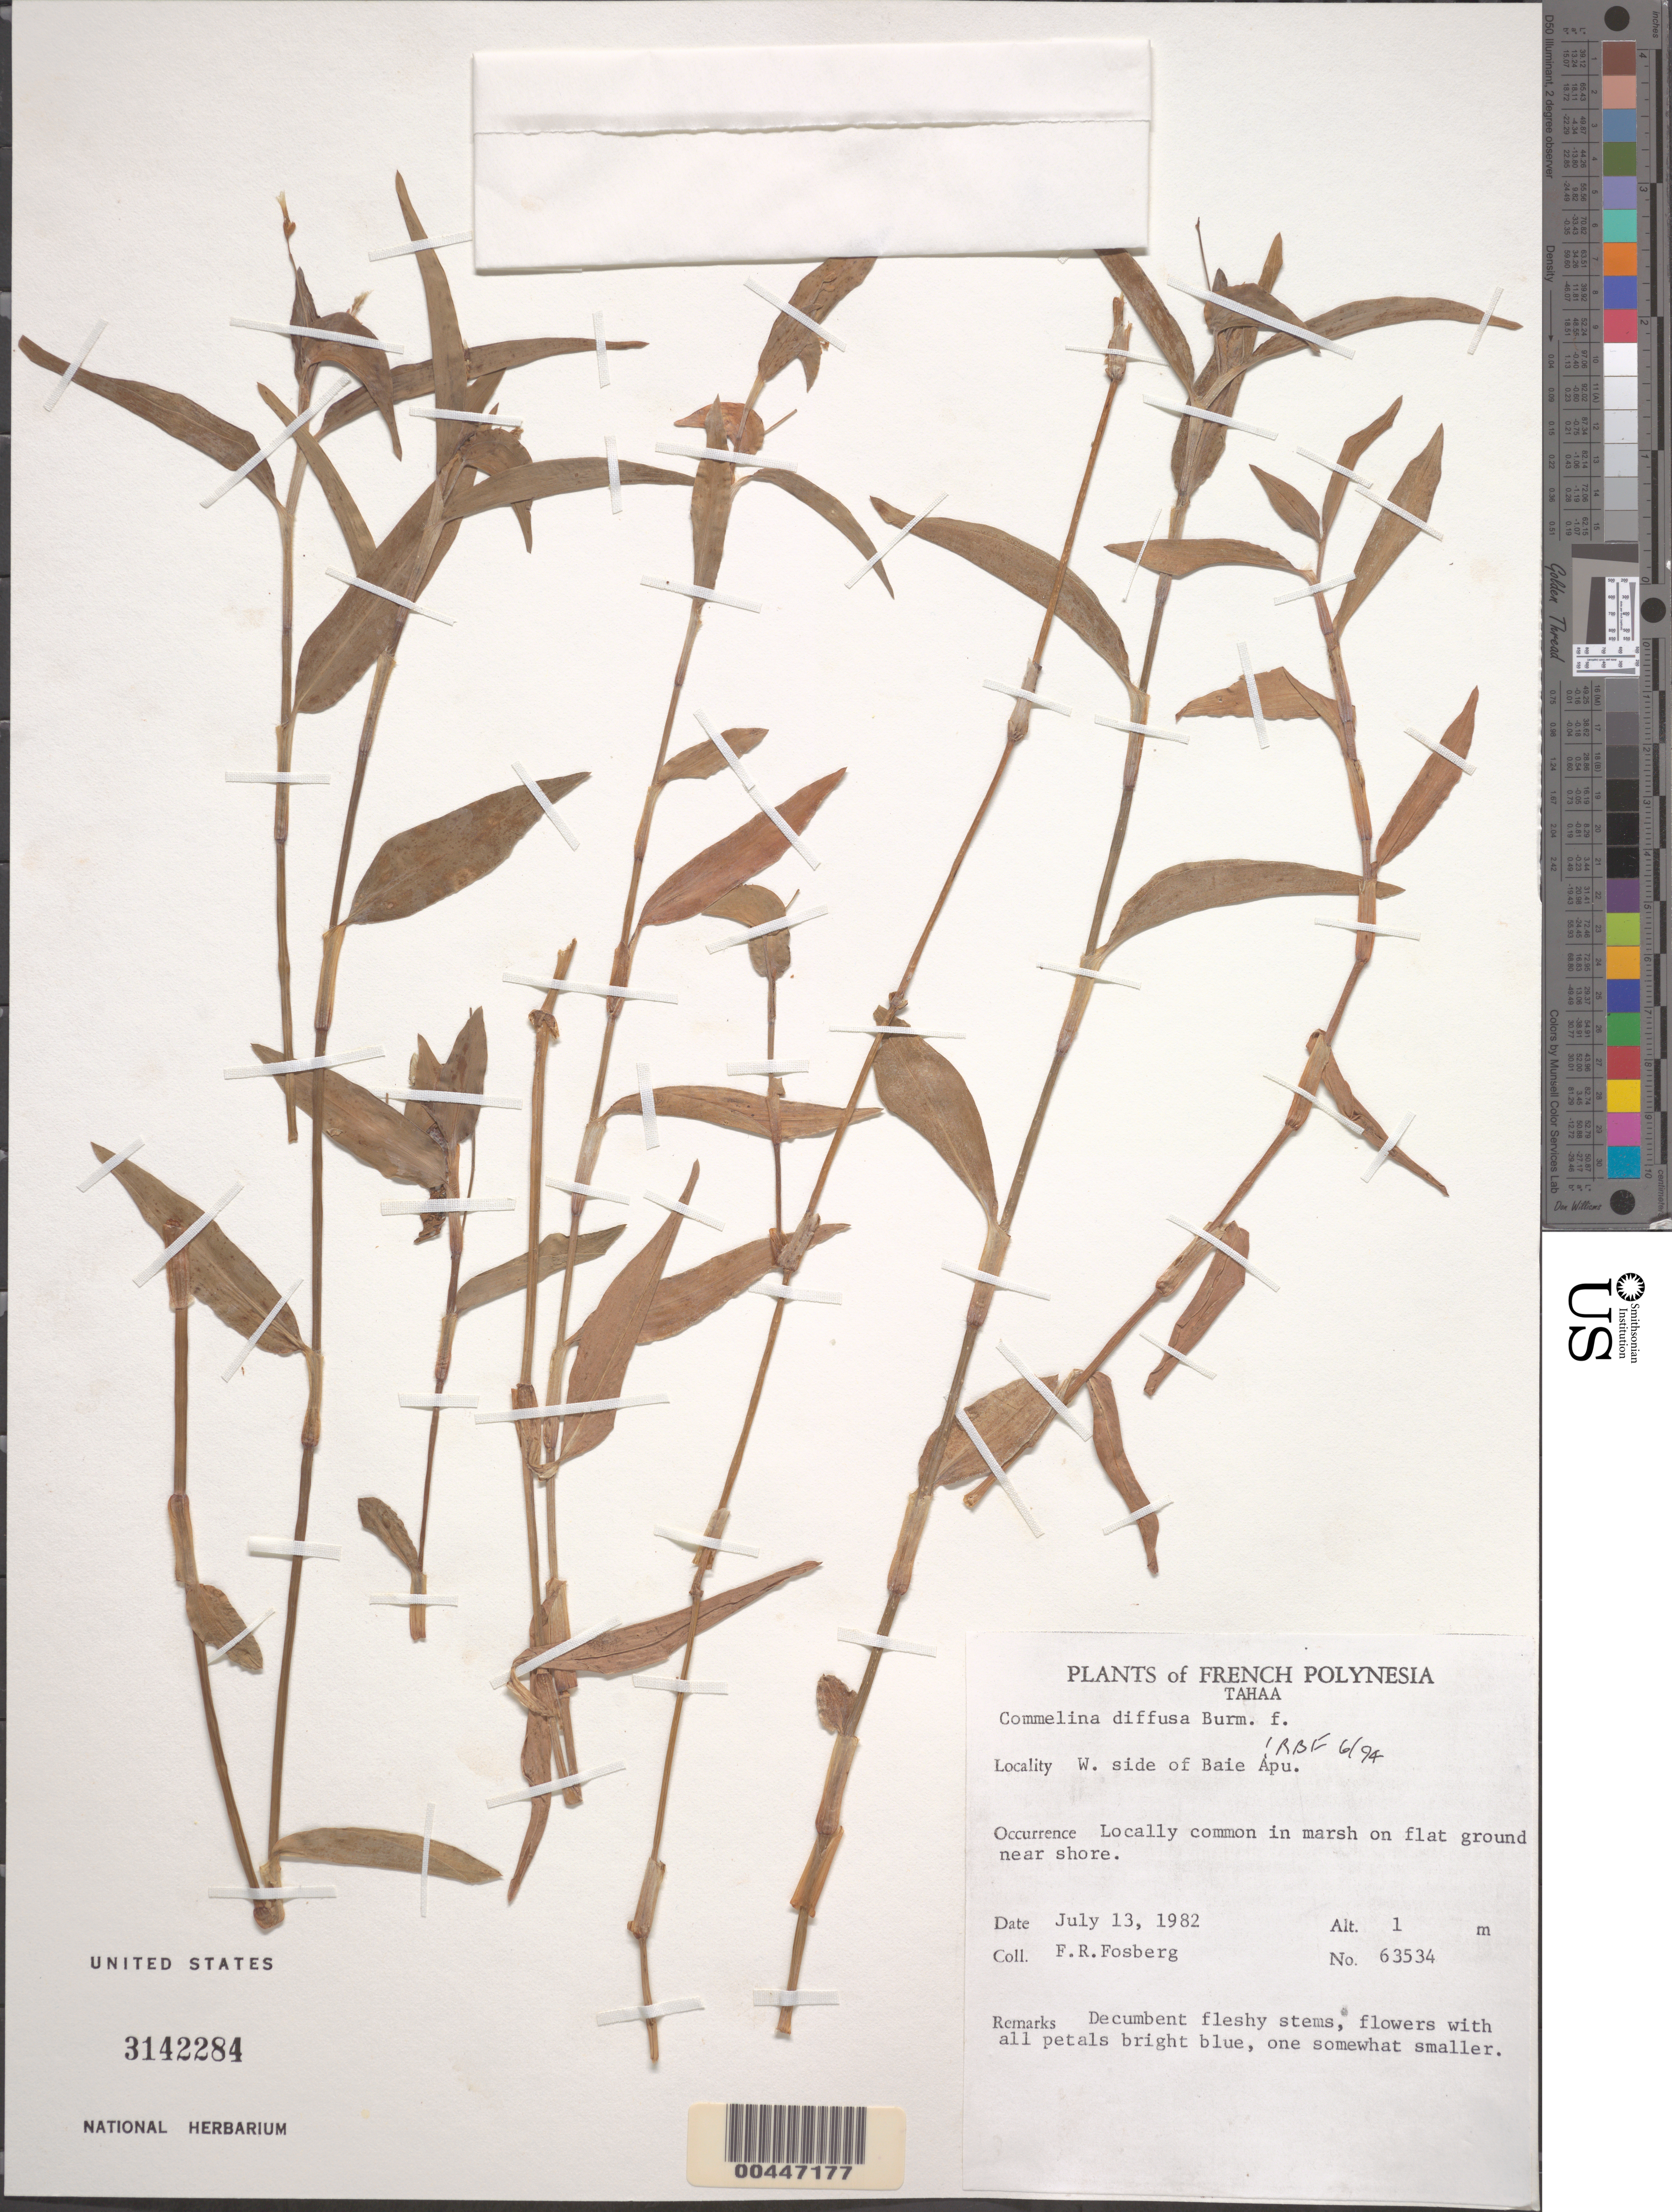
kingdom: Plantae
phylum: Tracheophyta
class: Liliopsida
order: Commelinales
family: Commelinaceae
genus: Commelina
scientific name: Commelina diffusa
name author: Burm. f.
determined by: Faden, Robert B., (US), Smithsonian Institution - National Museum of Natural History (UNITED STATES)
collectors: F. R. Fosberg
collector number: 63534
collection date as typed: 13 Jul 1982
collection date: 1982-07-13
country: French Polynesia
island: Tahaa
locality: Tahaa, w side of baie apu [Society Is.]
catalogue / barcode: US 3142285